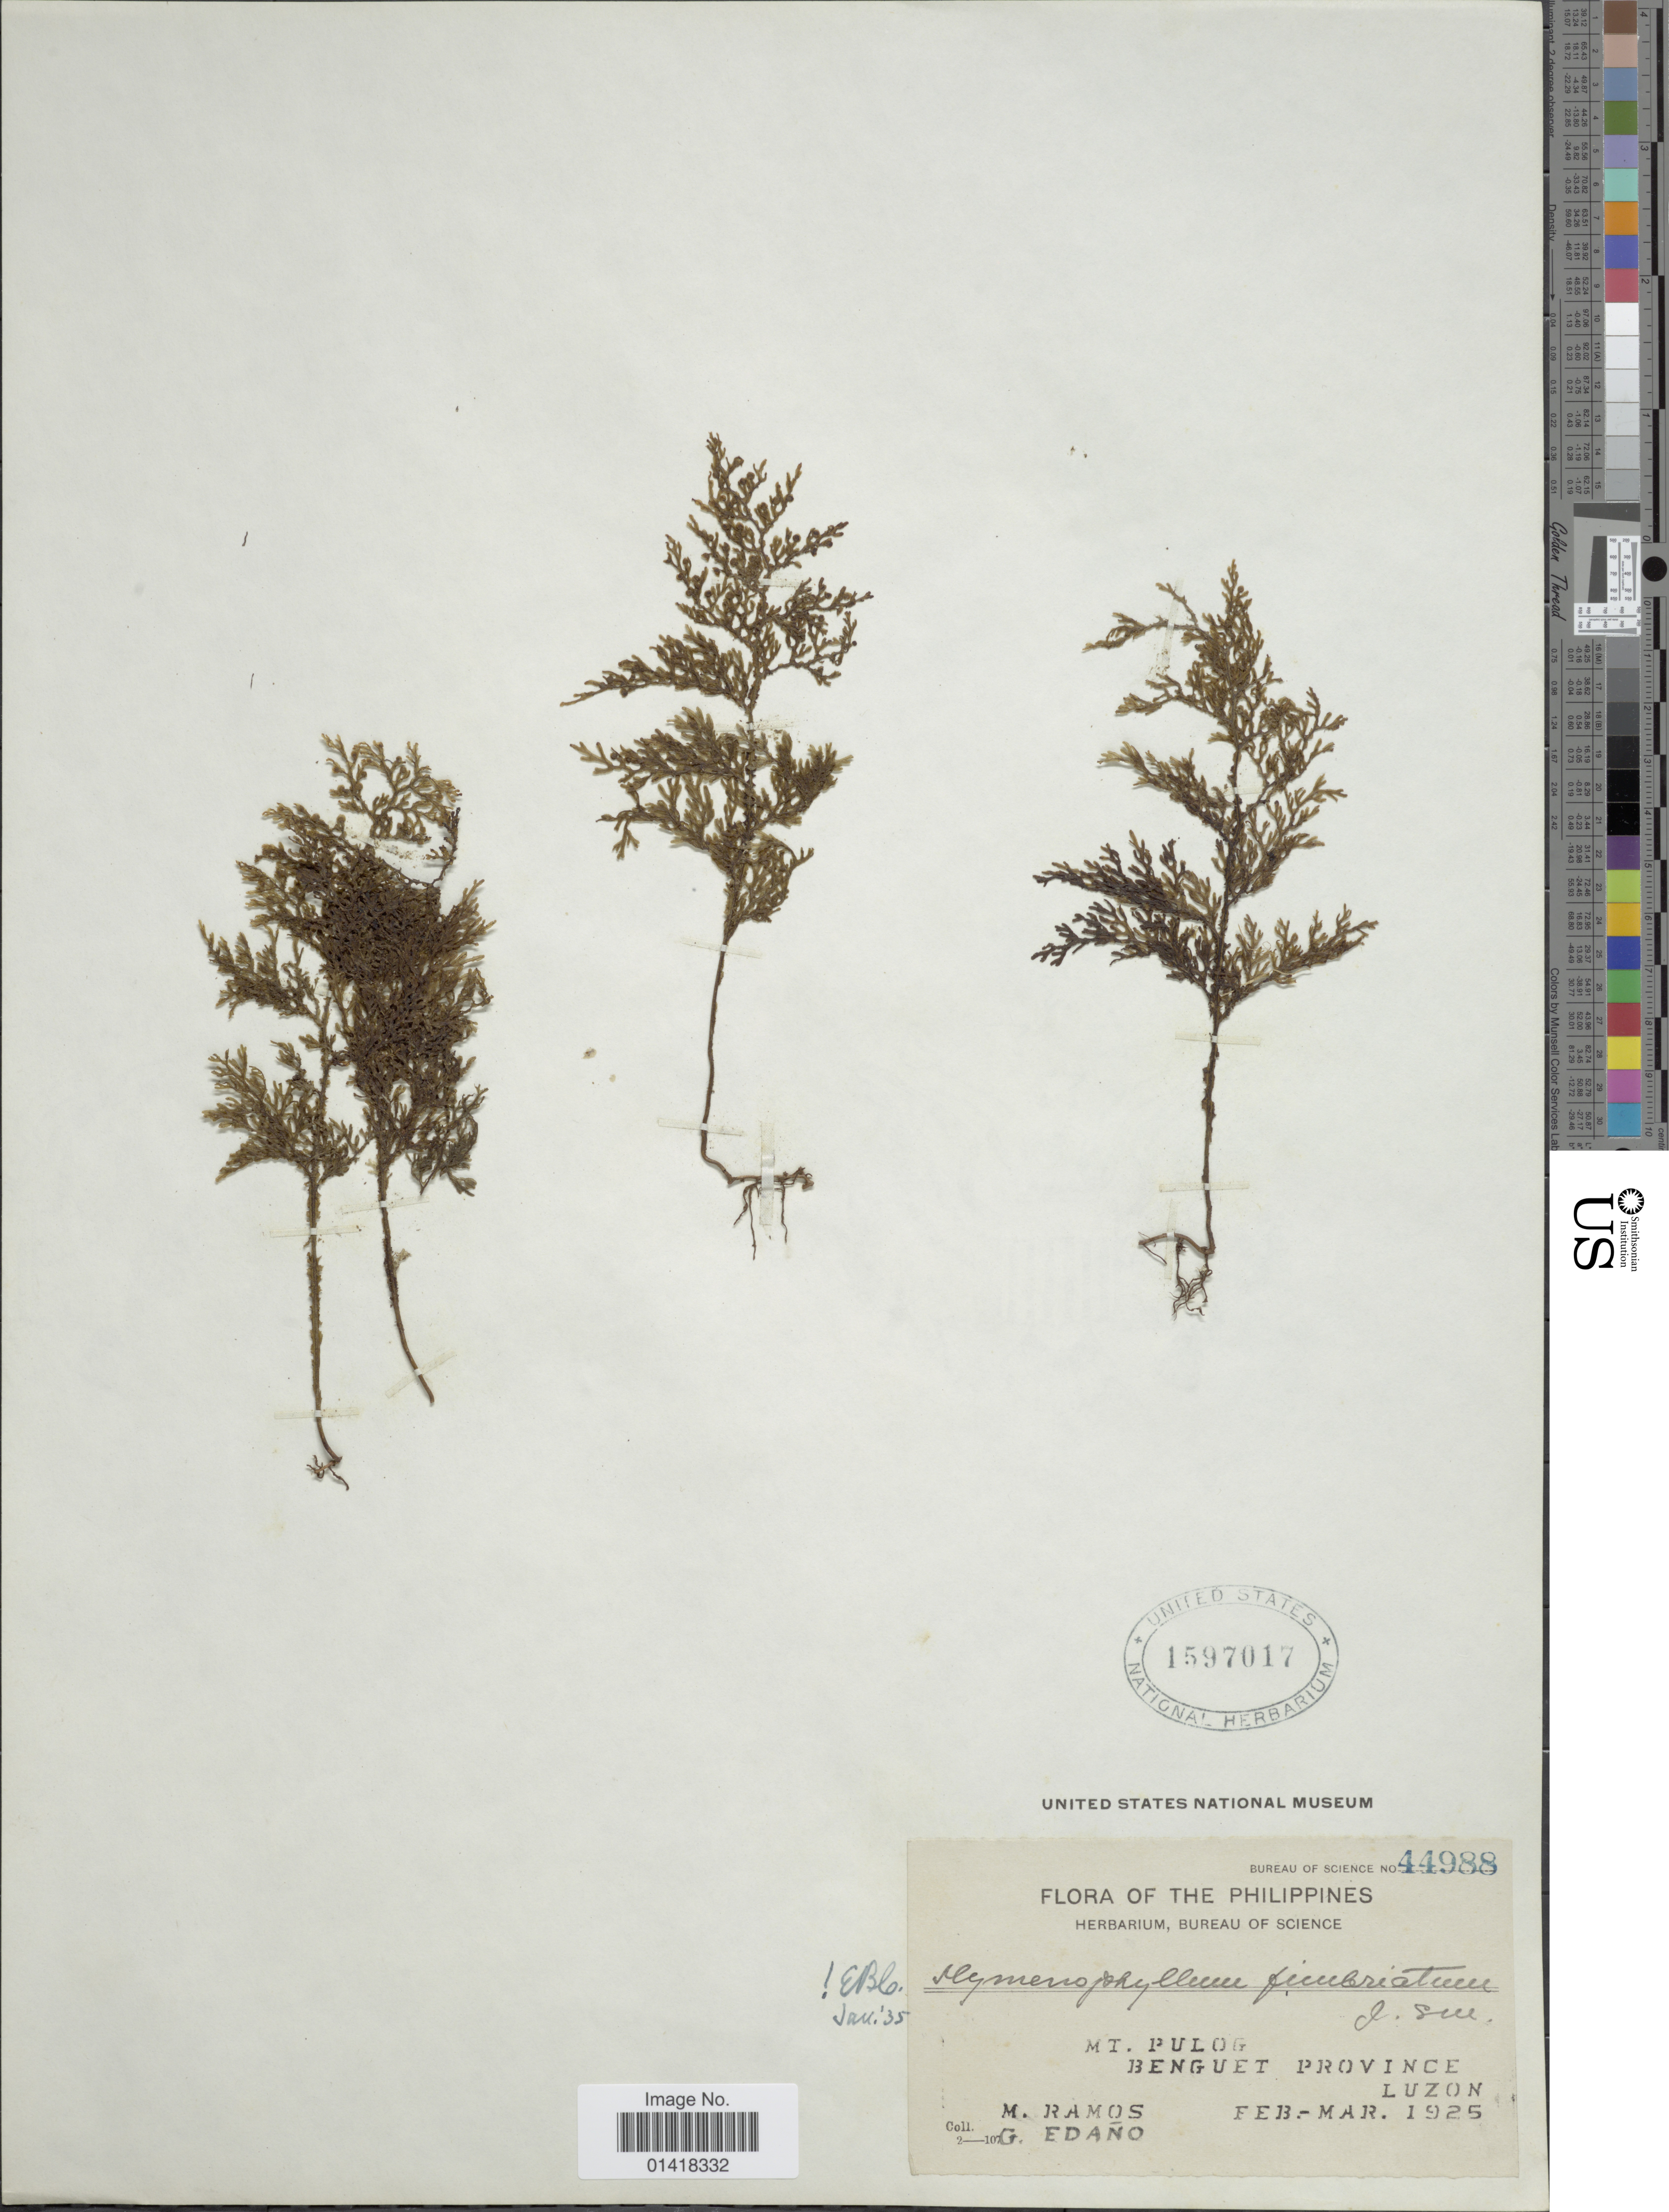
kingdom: Plantae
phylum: Tracheophyta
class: Polypodiopsida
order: Hymenophyllales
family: Hymenophyllaceae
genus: Hymenophyllum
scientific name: Hymenophyllum fimbriatum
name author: J. Sm.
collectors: M. Ramos & G. Edaño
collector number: Bureau of Science 44988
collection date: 1925-02/1925-03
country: Philippines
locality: The Philippines. Mt. Pulog. Benguet Province. Luzon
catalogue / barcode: US 1597017